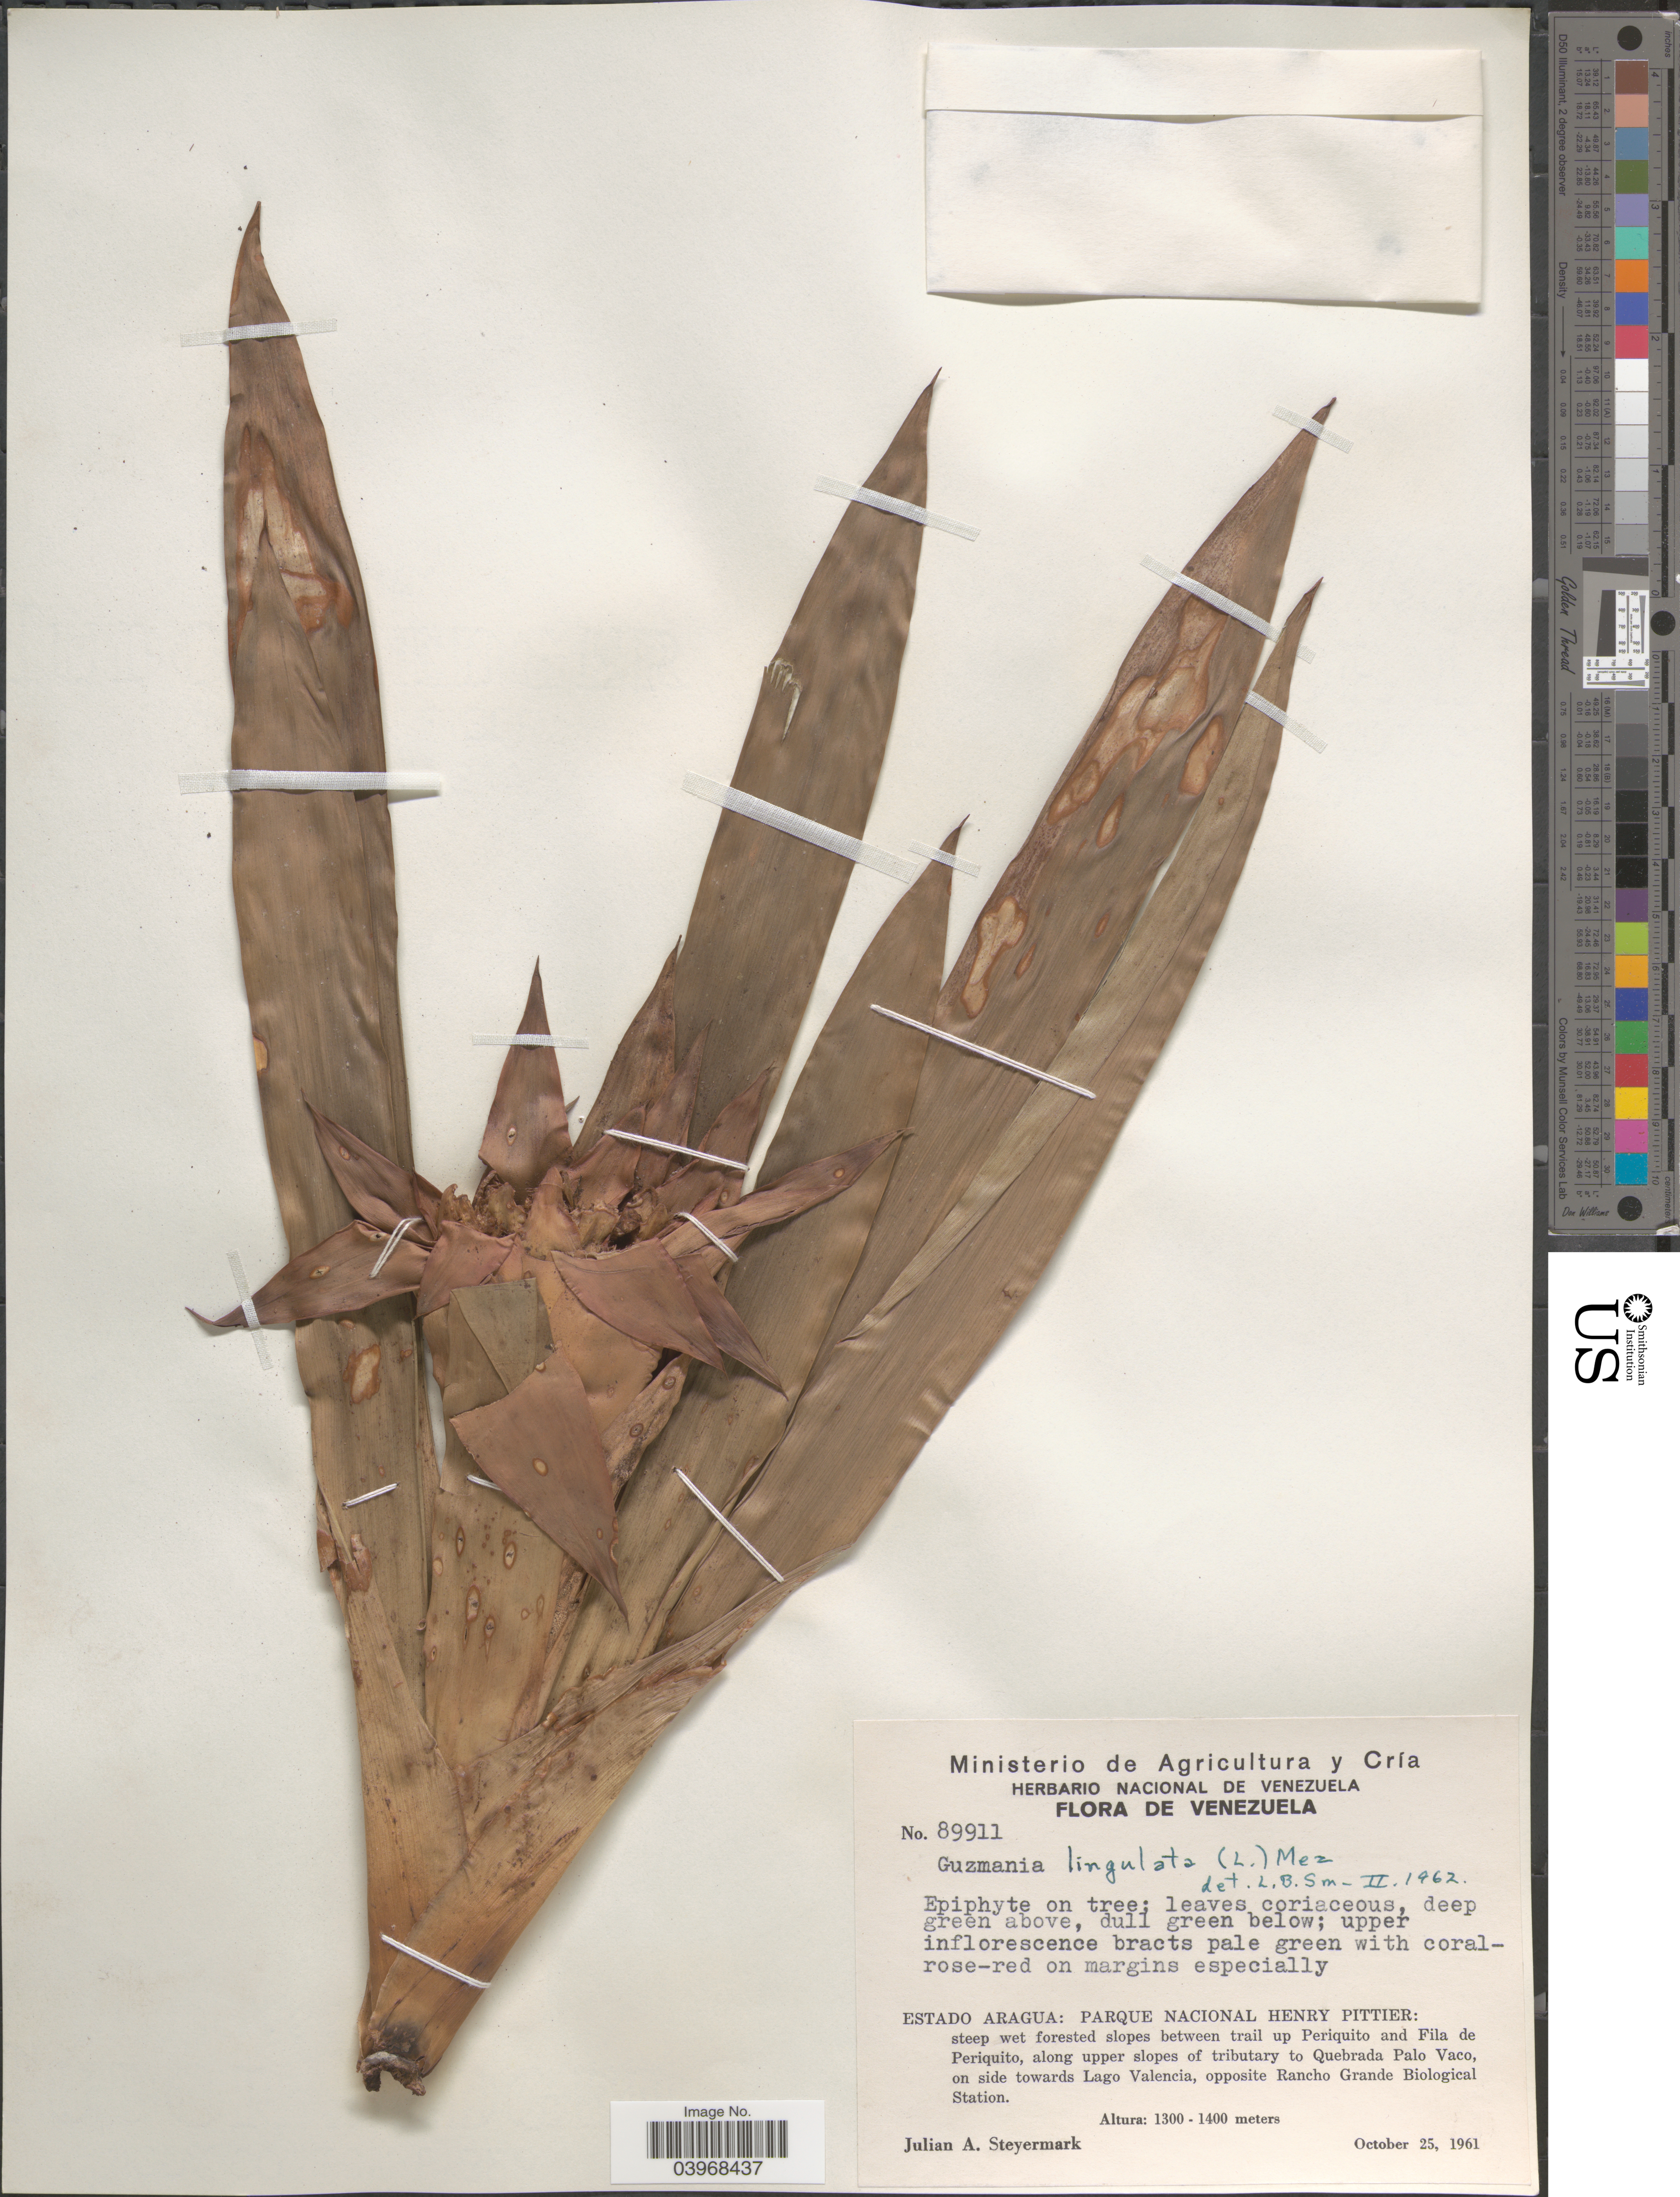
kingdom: Plantae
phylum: Tracheophyta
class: Liliopsida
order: Poales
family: Bromeliaceae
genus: Guzmania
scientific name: Guzmania lingulata var. lingulata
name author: (L.) Mez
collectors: J. Steyermark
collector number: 89911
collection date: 1961-10-25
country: Venezuela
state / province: Aragua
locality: Parque Nacional Henry [unsure placement] Pittier [unsure placement]: slopes between trail up Periquito and Fila de Periquito, along upper slopes of tributary to Quebrada Palo Vaco, on side towards Lago Valencia, opposite Rancho Grande Biological Station.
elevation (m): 1300